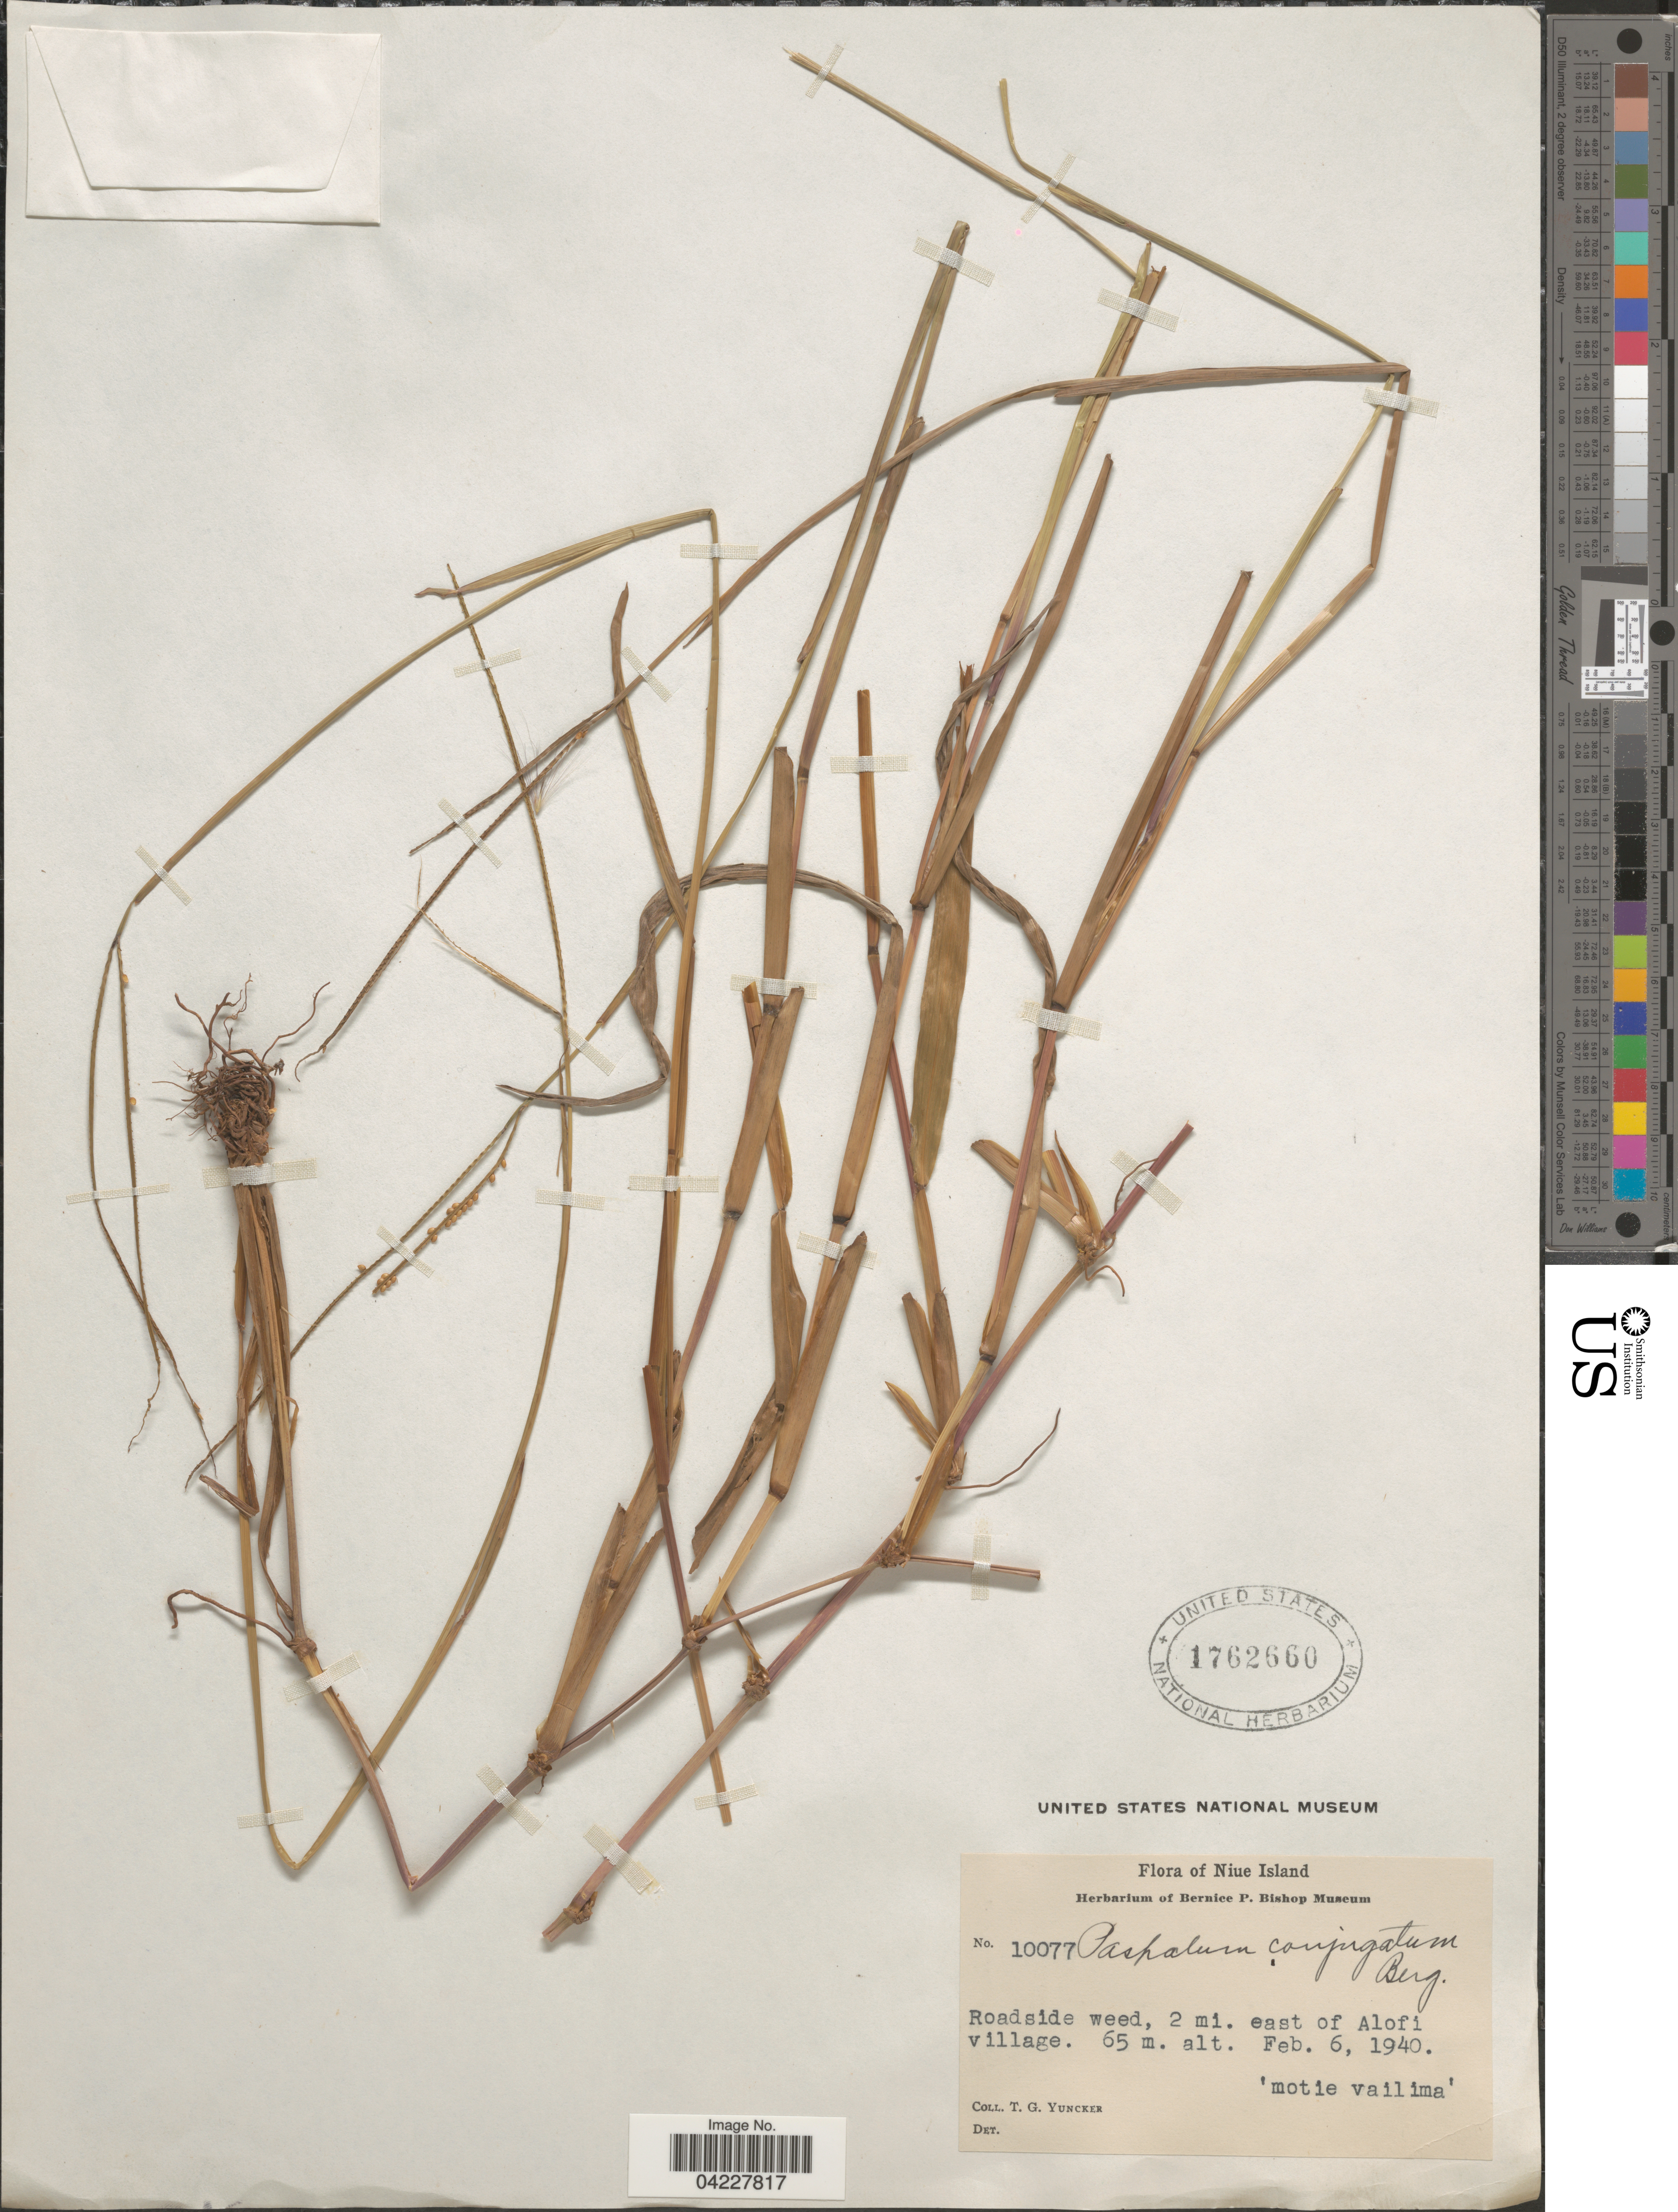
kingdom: Plantae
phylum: Tracheophyta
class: Liliopsida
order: Poales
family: Poaceae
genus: Paspalum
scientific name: Paspalum conjugatum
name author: P.J. Bergius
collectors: T. G. Yuncker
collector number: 10077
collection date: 1940-02-06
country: Niue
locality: Niue Island. Roadside weed, 2 mi. east of Alofi village.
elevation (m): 65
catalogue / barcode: US 1762660